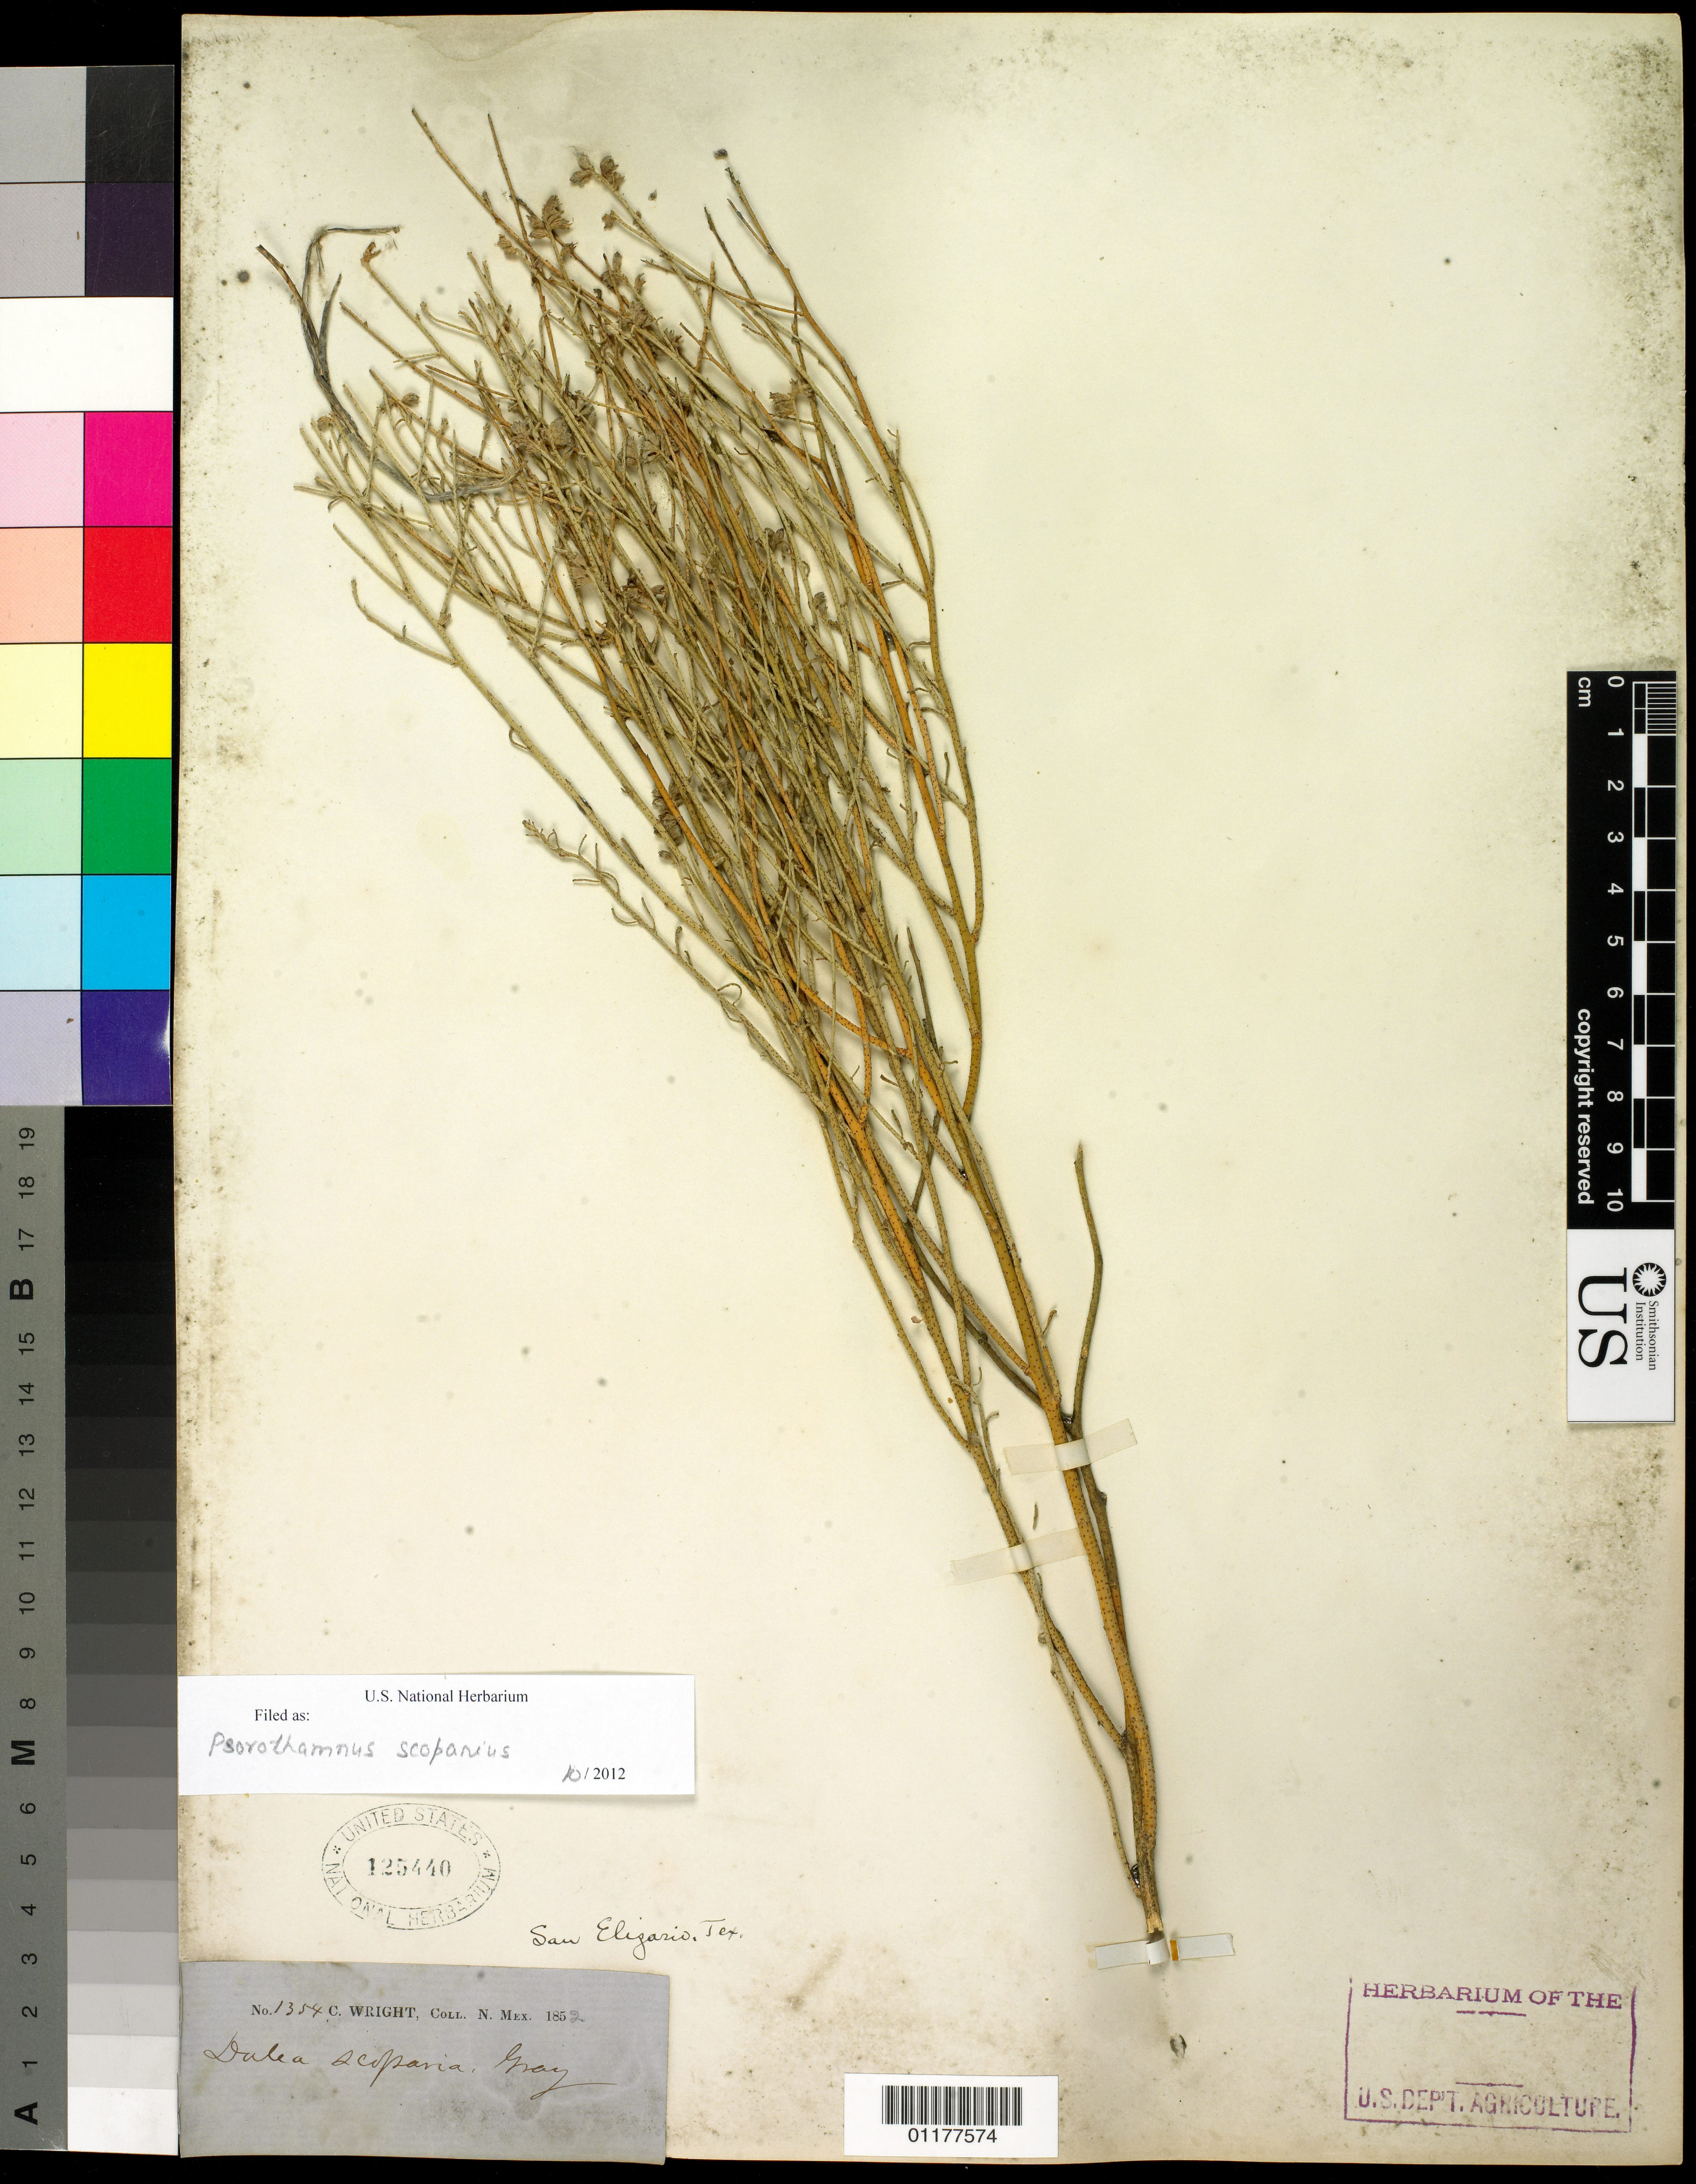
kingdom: Plantae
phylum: Tracheophyta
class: Magnoliopsida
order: Fabales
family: Fabaceae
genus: Psorothamnus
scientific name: Psorothamnus scoparius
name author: (A. Gray) Rydb.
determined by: Strong, M. T., (US), Smithsonian Institution - National Museum of Natural History (UNITED STATES)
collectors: C. Wright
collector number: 1354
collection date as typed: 1852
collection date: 1852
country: United States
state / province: New Mexico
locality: New Mexico.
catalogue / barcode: US 125440